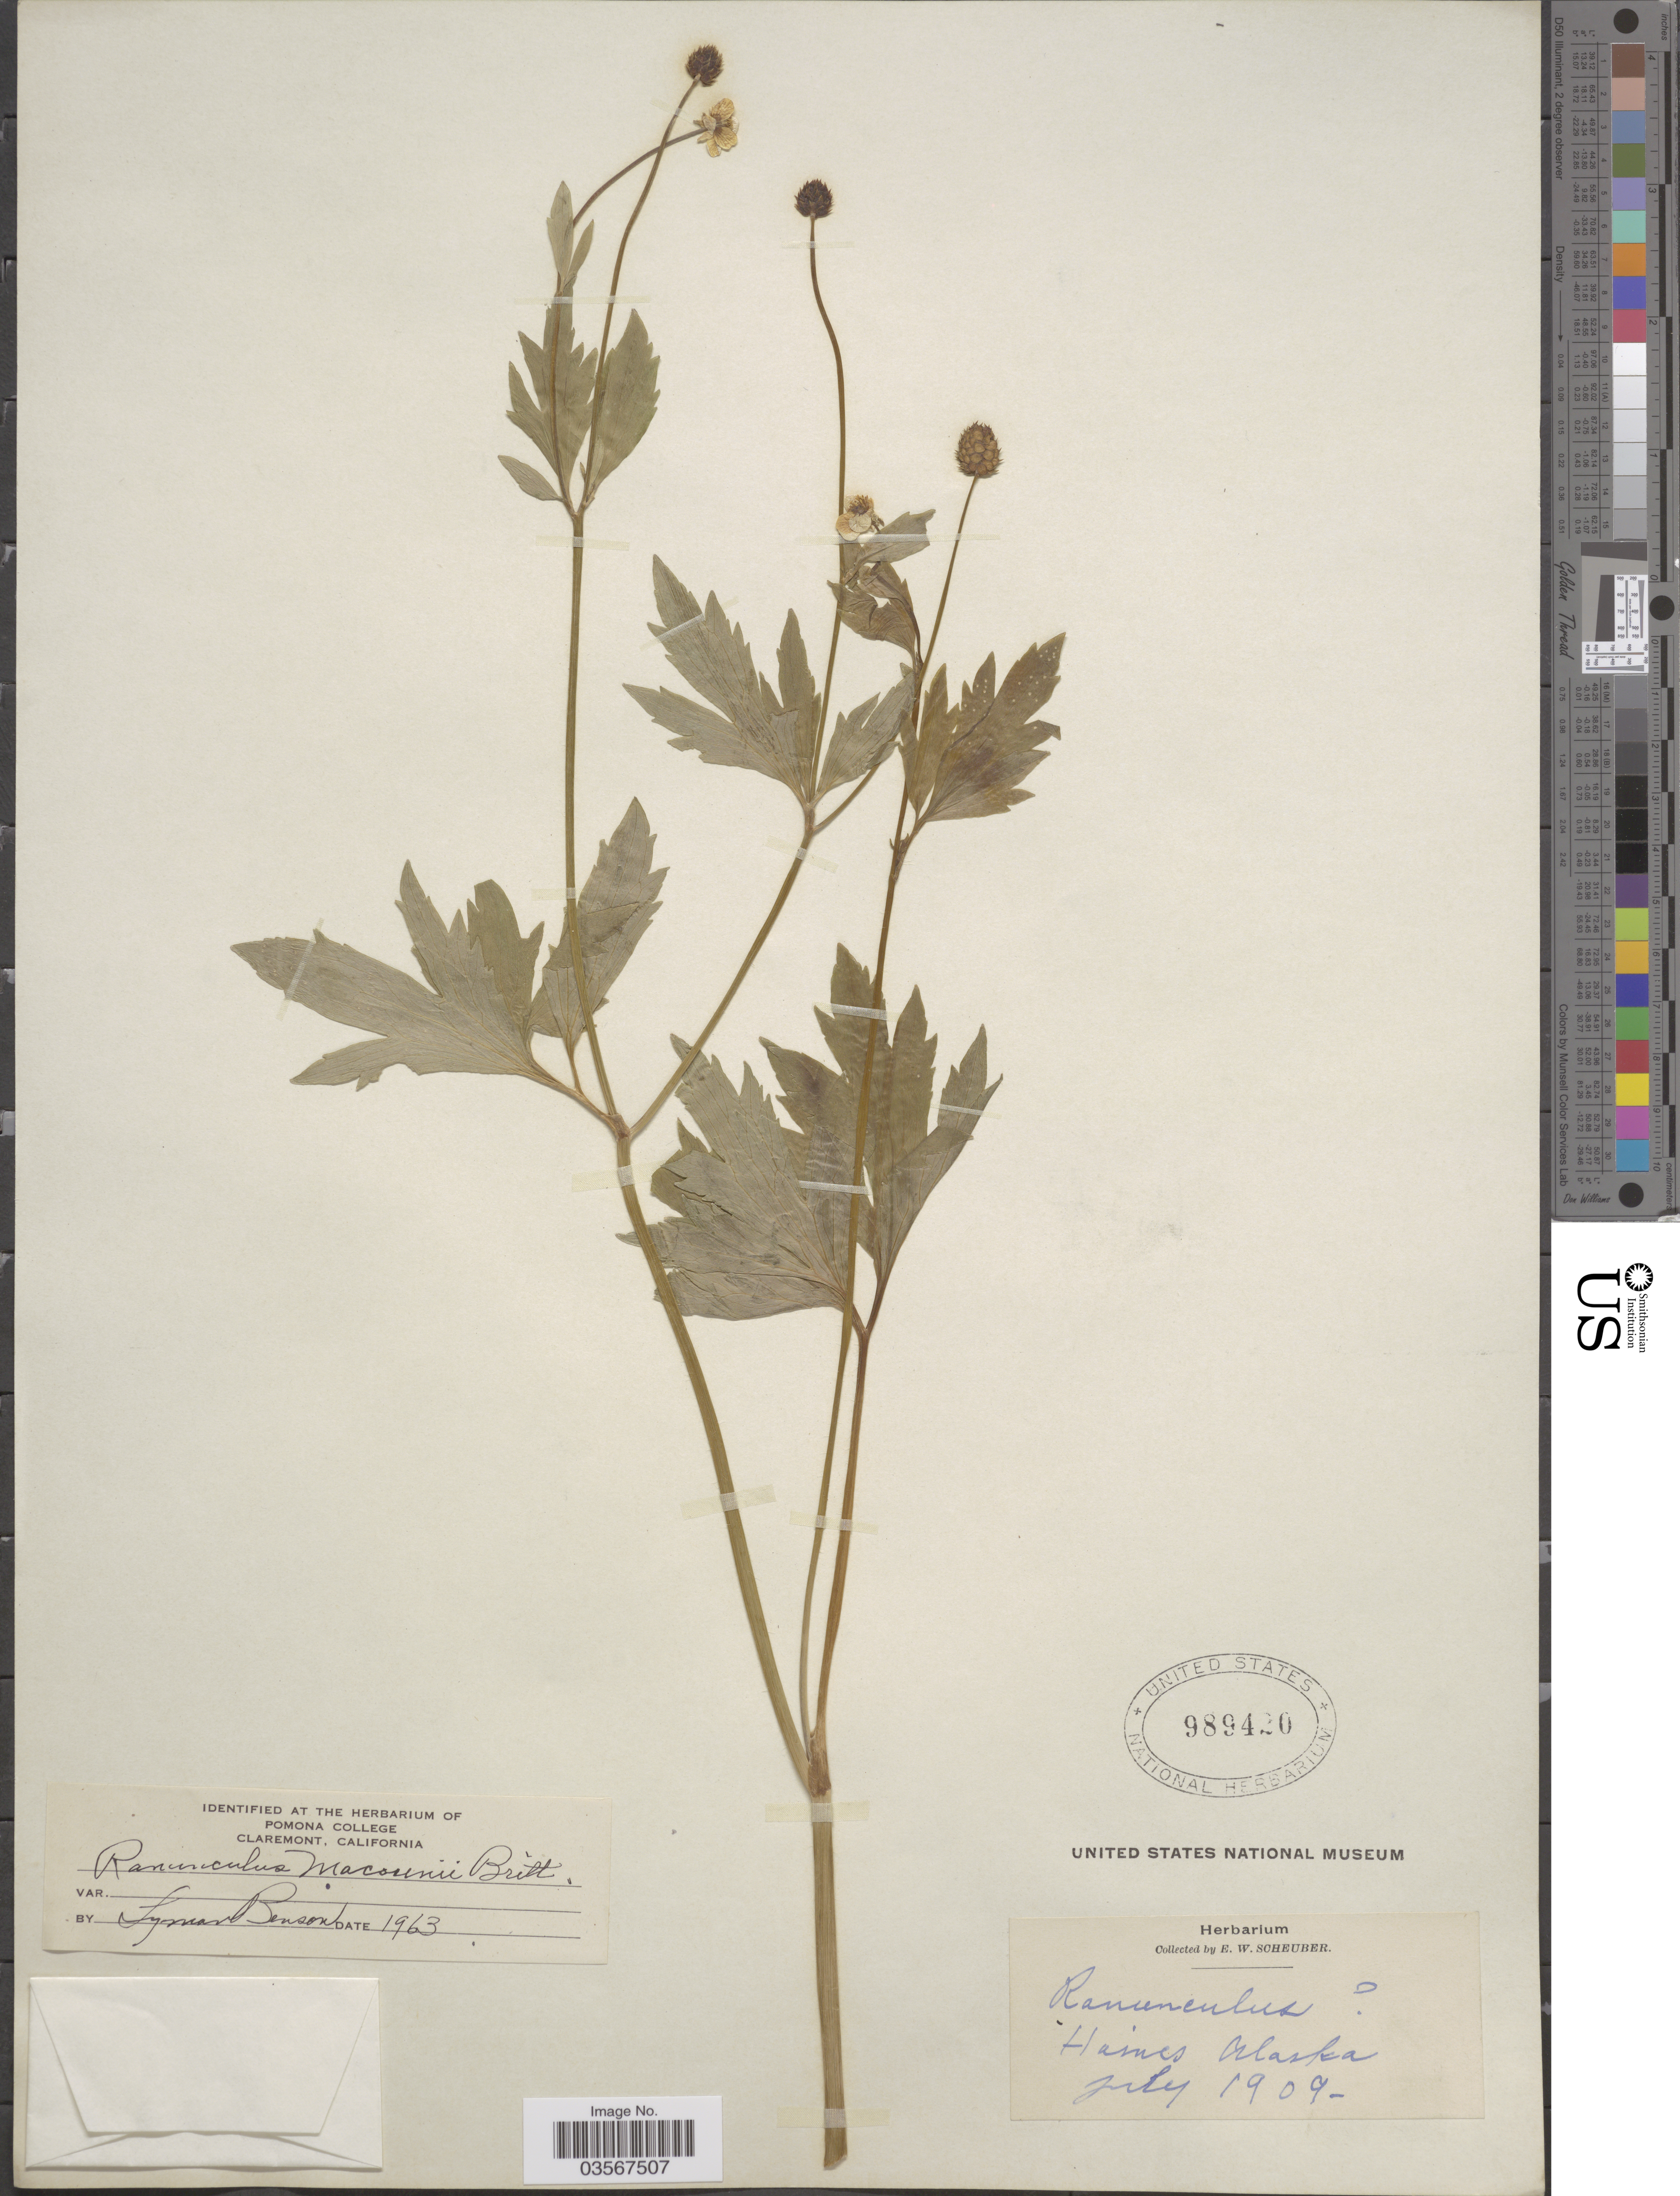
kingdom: Plantae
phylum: Tracheophyta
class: Magnoliopsida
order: Ranunculales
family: Ranunculaceae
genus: Ranunculus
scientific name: Ranunculus macounii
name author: Britton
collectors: E. Scheuber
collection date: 1909-07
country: United States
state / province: Alaska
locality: Haines.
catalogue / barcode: US 989420